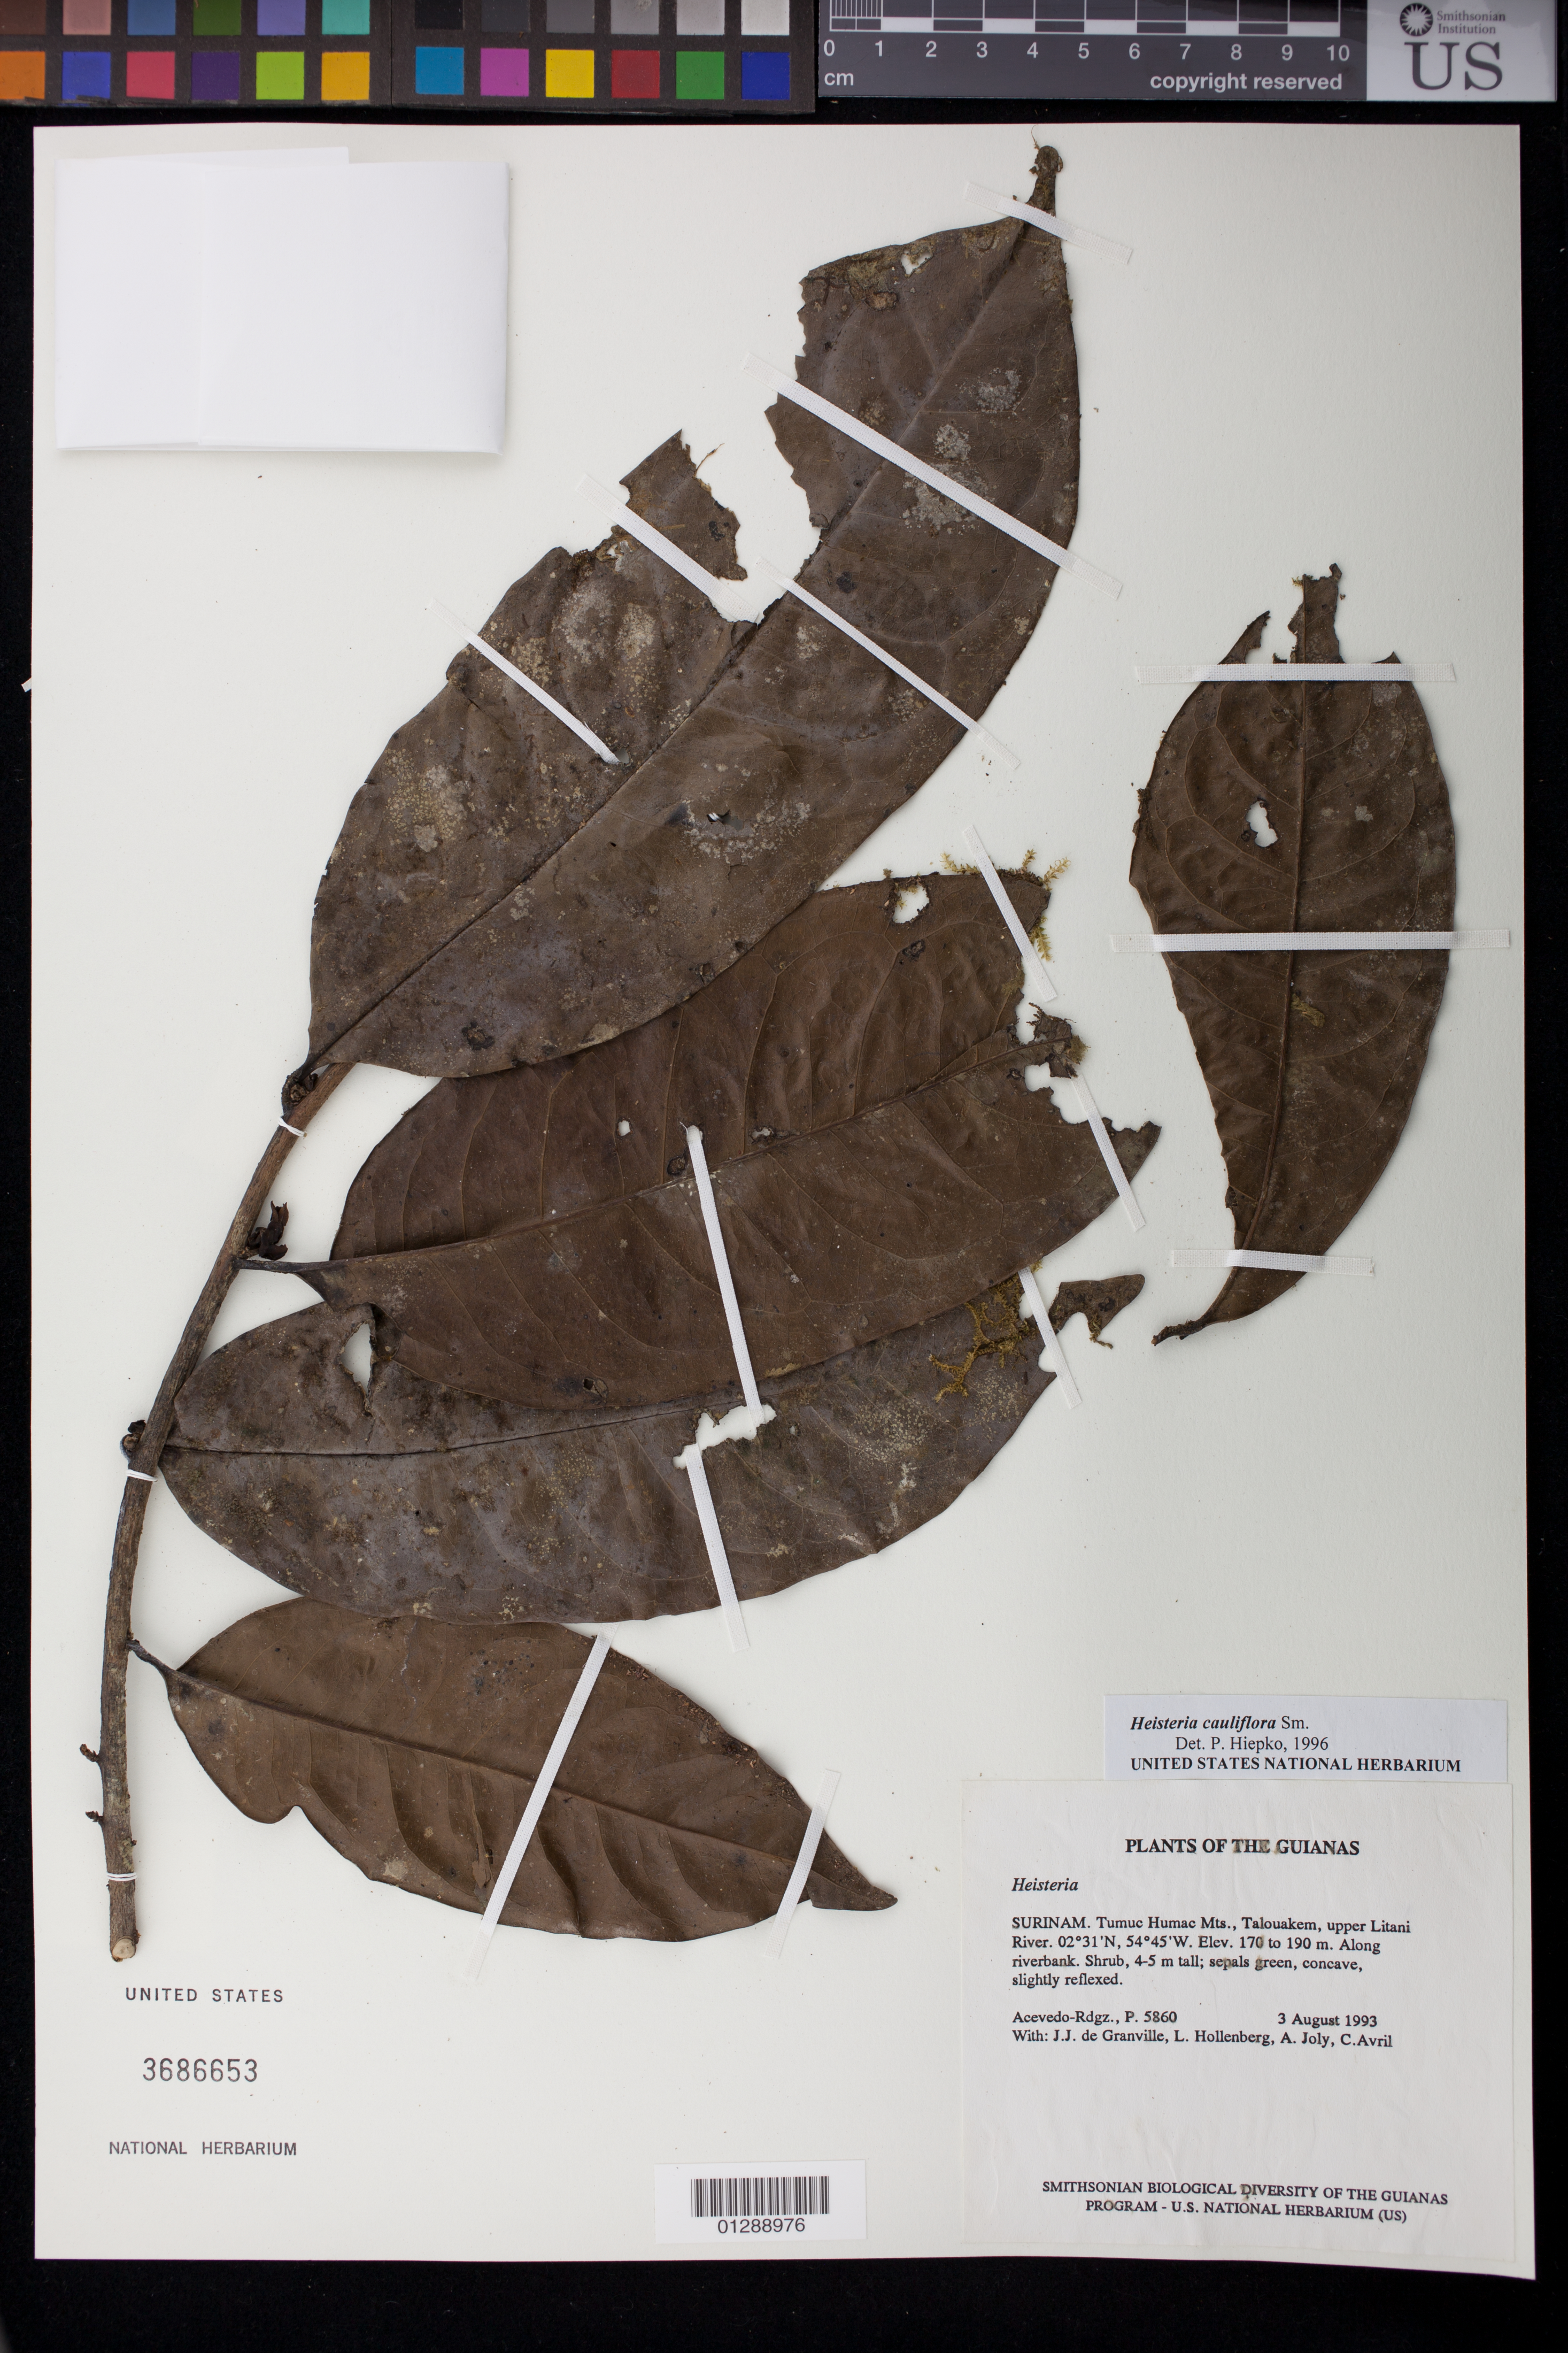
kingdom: Plantae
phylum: Tracheophyta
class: Magnoliopsida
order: Santalales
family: Erythropalaceae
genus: Heisteria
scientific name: Heisteria cauliflora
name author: Sm.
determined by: Hiepko, P. H.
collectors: P. Acevedo-Rodr., J.-J. de Granville, L. Hollenberg, A. Joly & C. Avril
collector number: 5860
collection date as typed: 3 August 1993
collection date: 1993-08-03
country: Suriname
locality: Tumuc Humac Mts., Talouakem, upper Litani River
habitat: Along riverbank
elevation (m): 170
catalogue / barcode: US 3686653